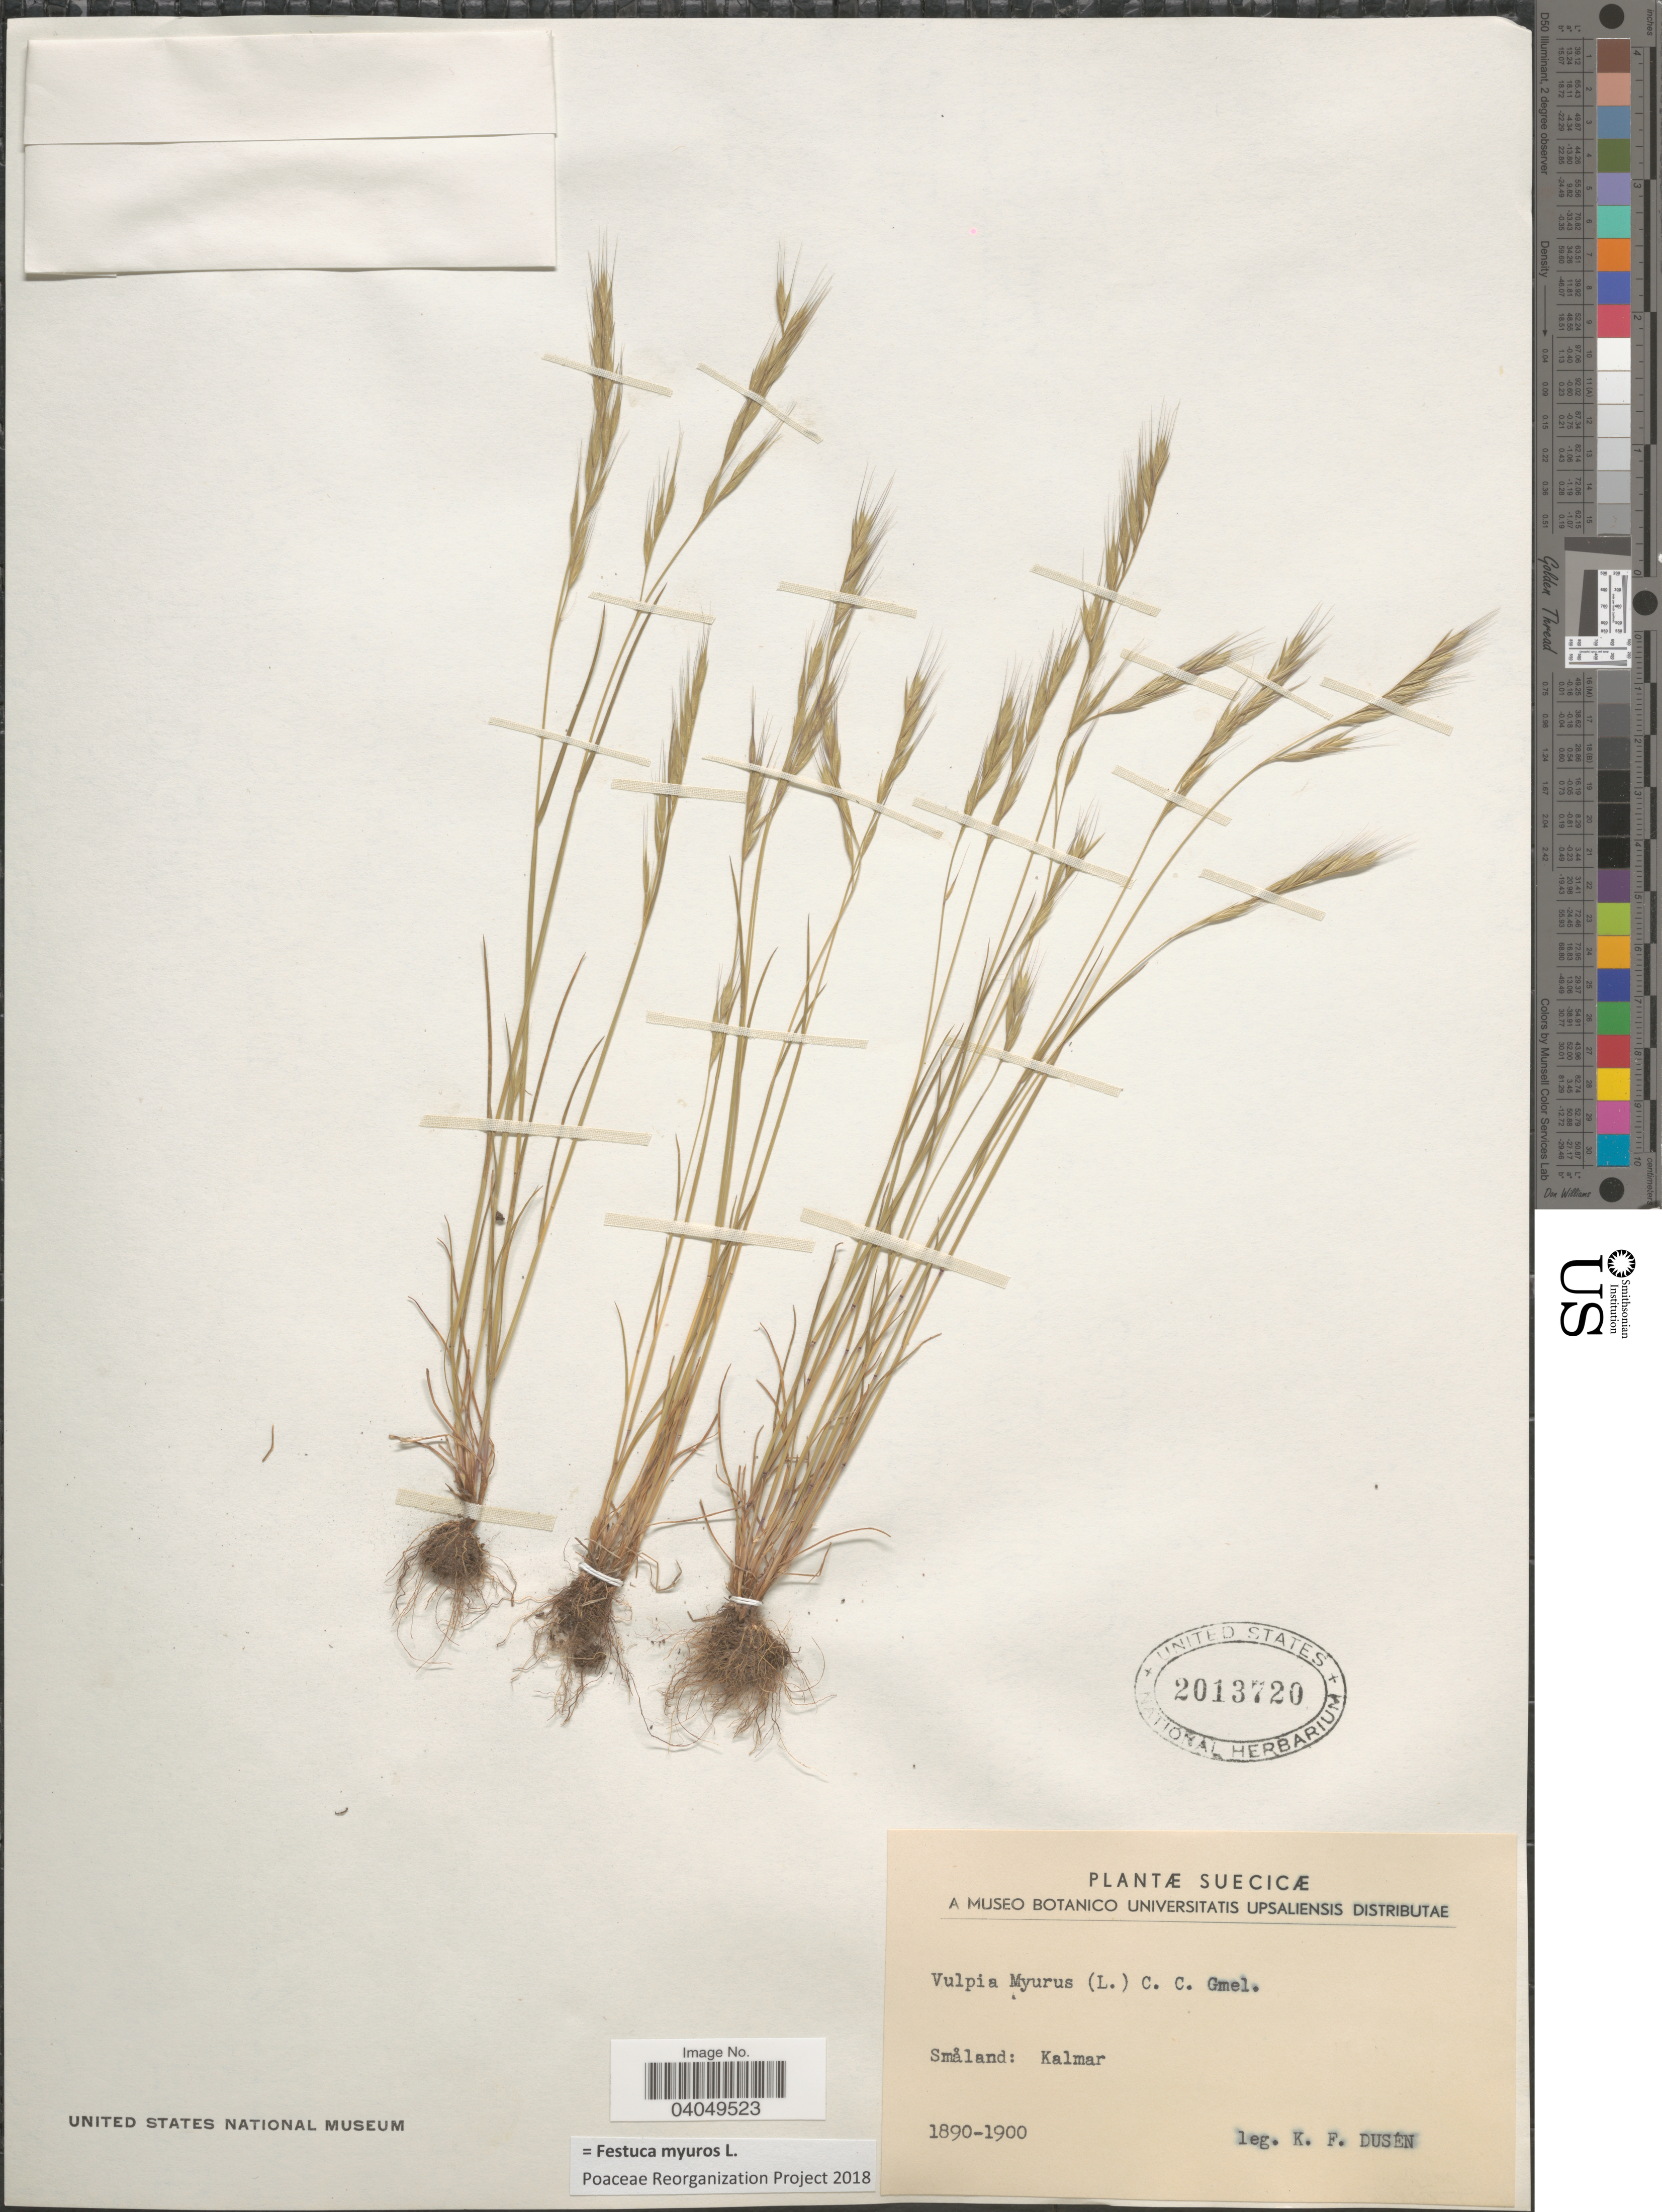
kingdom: Plantae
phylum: Tracheophyta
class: Liliopsida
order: Poales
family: Poaceae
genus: Festuca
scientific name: Festuca myuros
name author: L.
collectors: K. Dusén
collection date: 1890/1900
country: Sweden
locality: Suecicæ. Småland: Kalmar.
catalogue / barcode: US 2013720